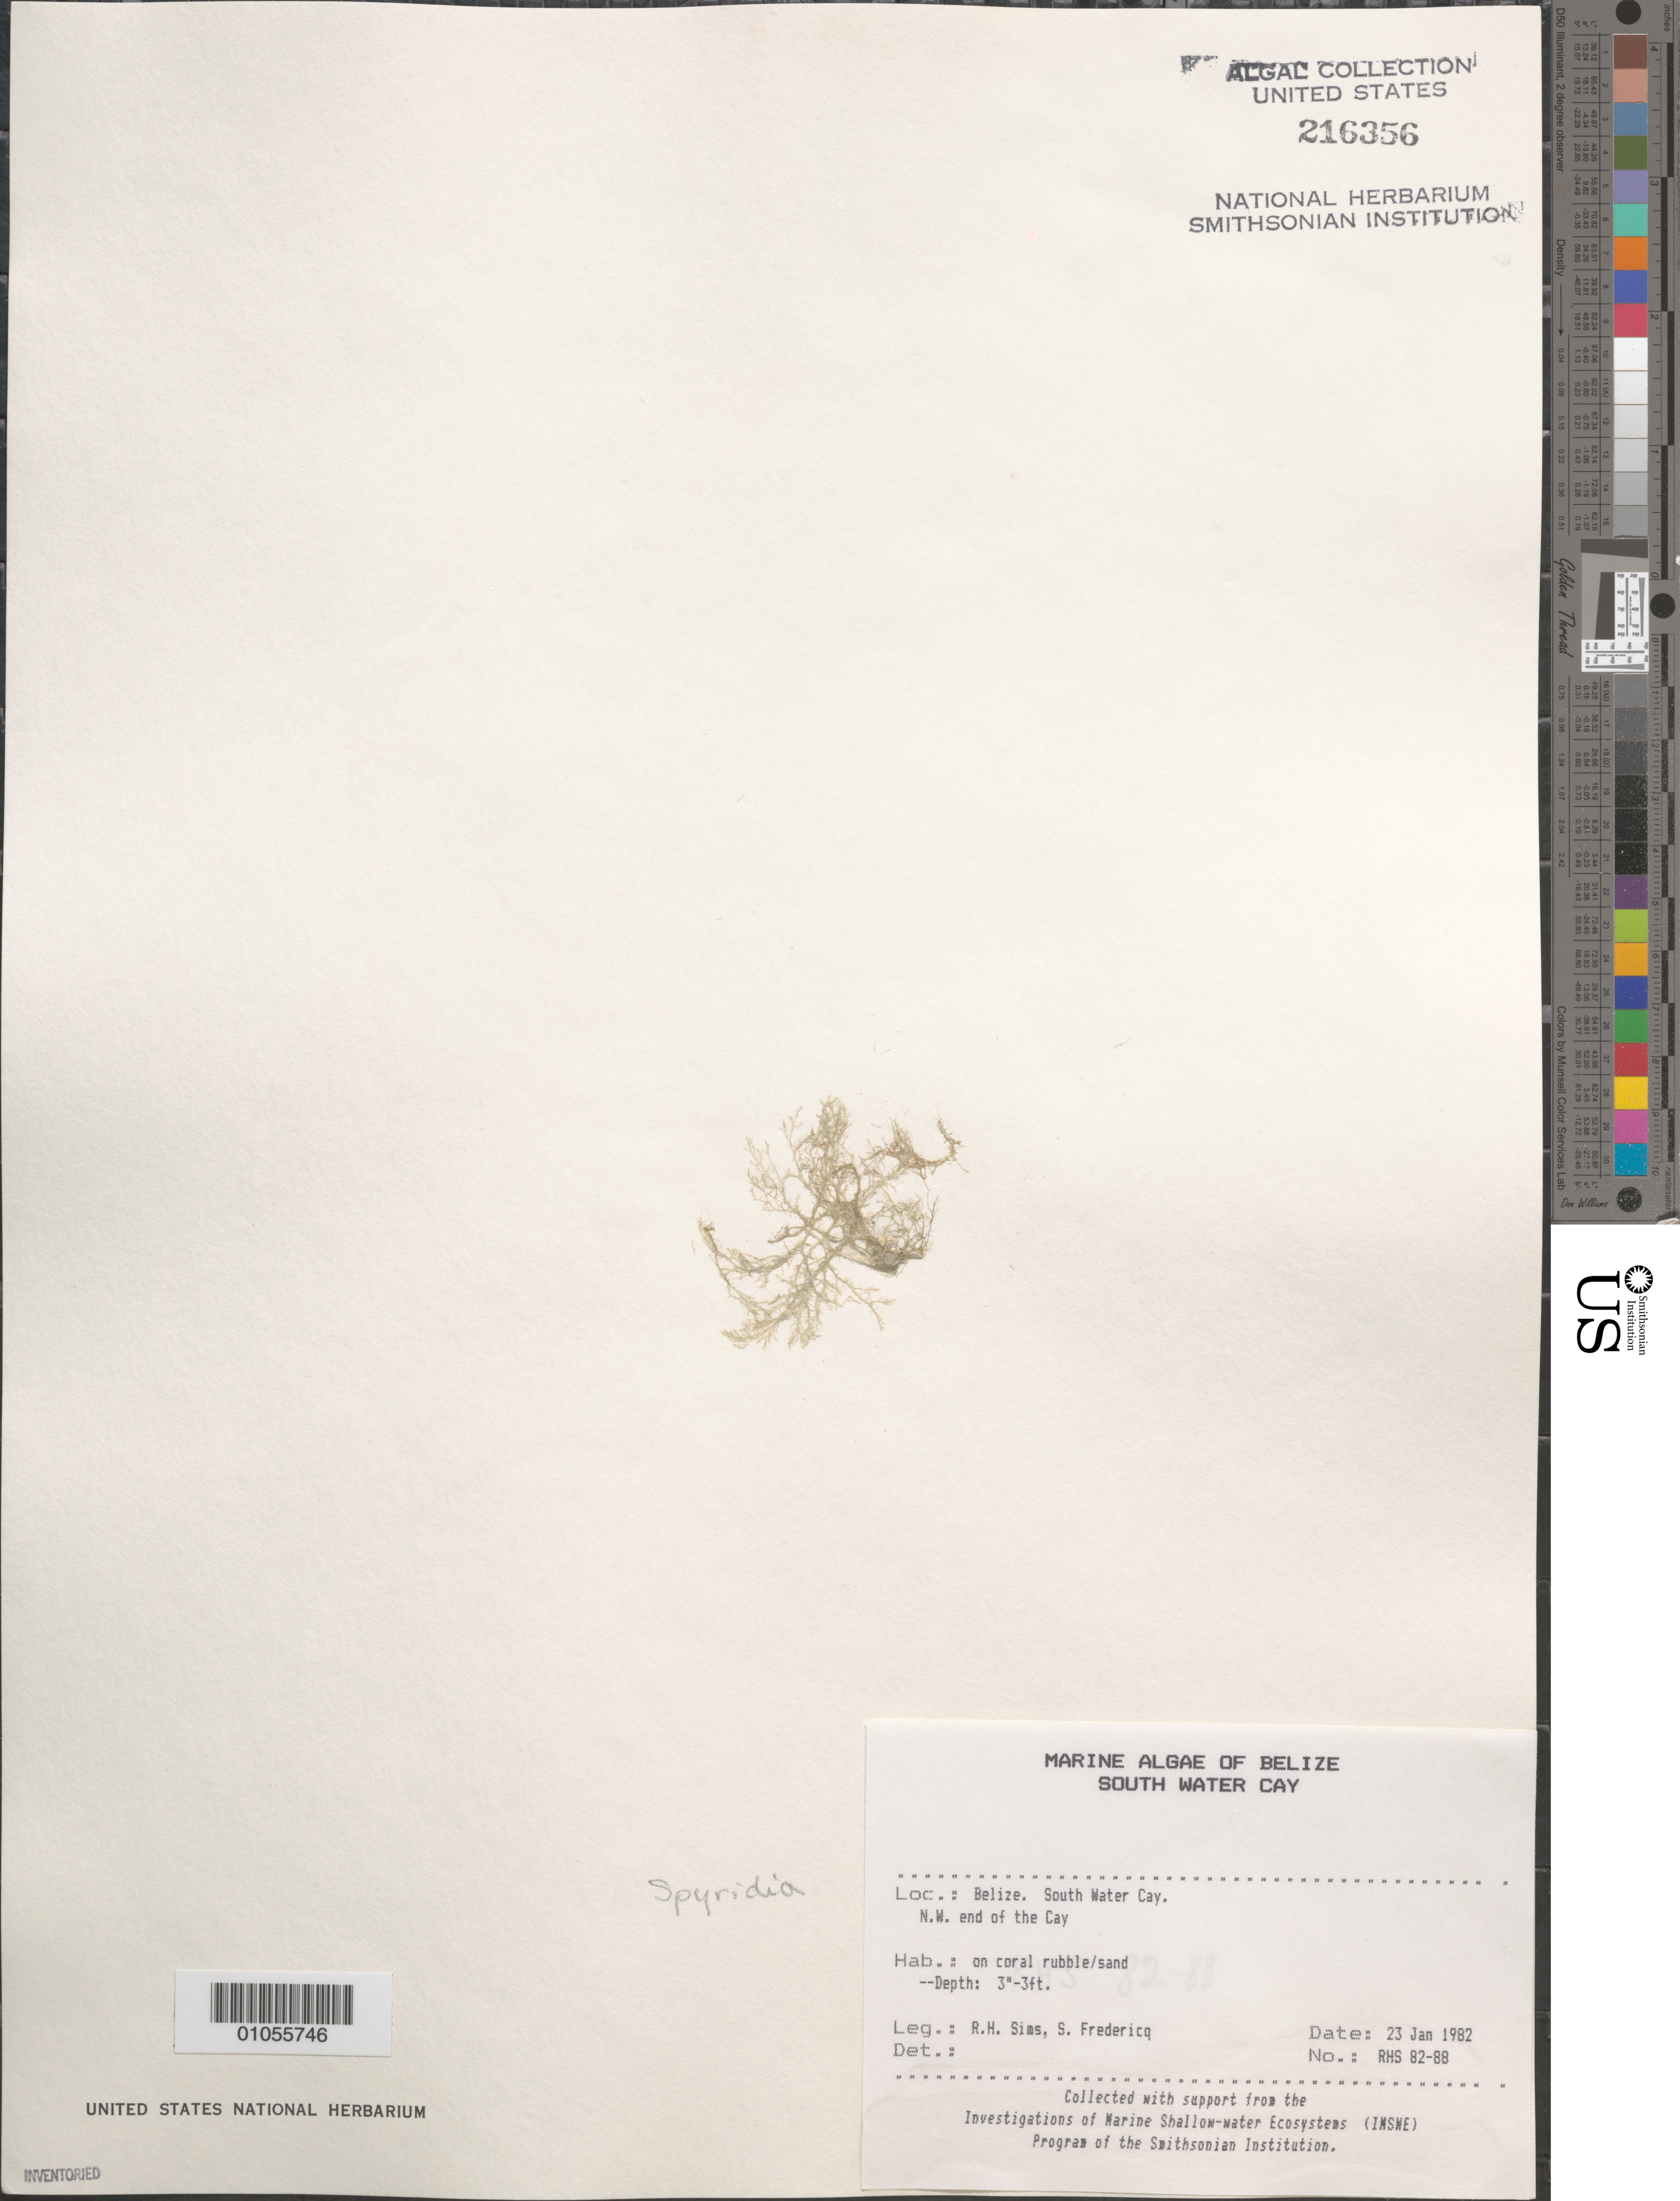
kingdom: Plantae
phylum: Rhodophyta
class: Florideophyceae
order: Ceramiales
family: Spyridiaceae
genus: Spyridia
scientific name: Spyridia sp.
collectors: R. H. Sims & S. Fredericq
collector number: RHS 82-88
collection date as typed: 23 Jan 1982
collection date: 1982-01-23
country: Belize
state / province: Stann Creek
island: South Water Cay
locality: Northwest end of cay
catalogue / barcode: US 216356